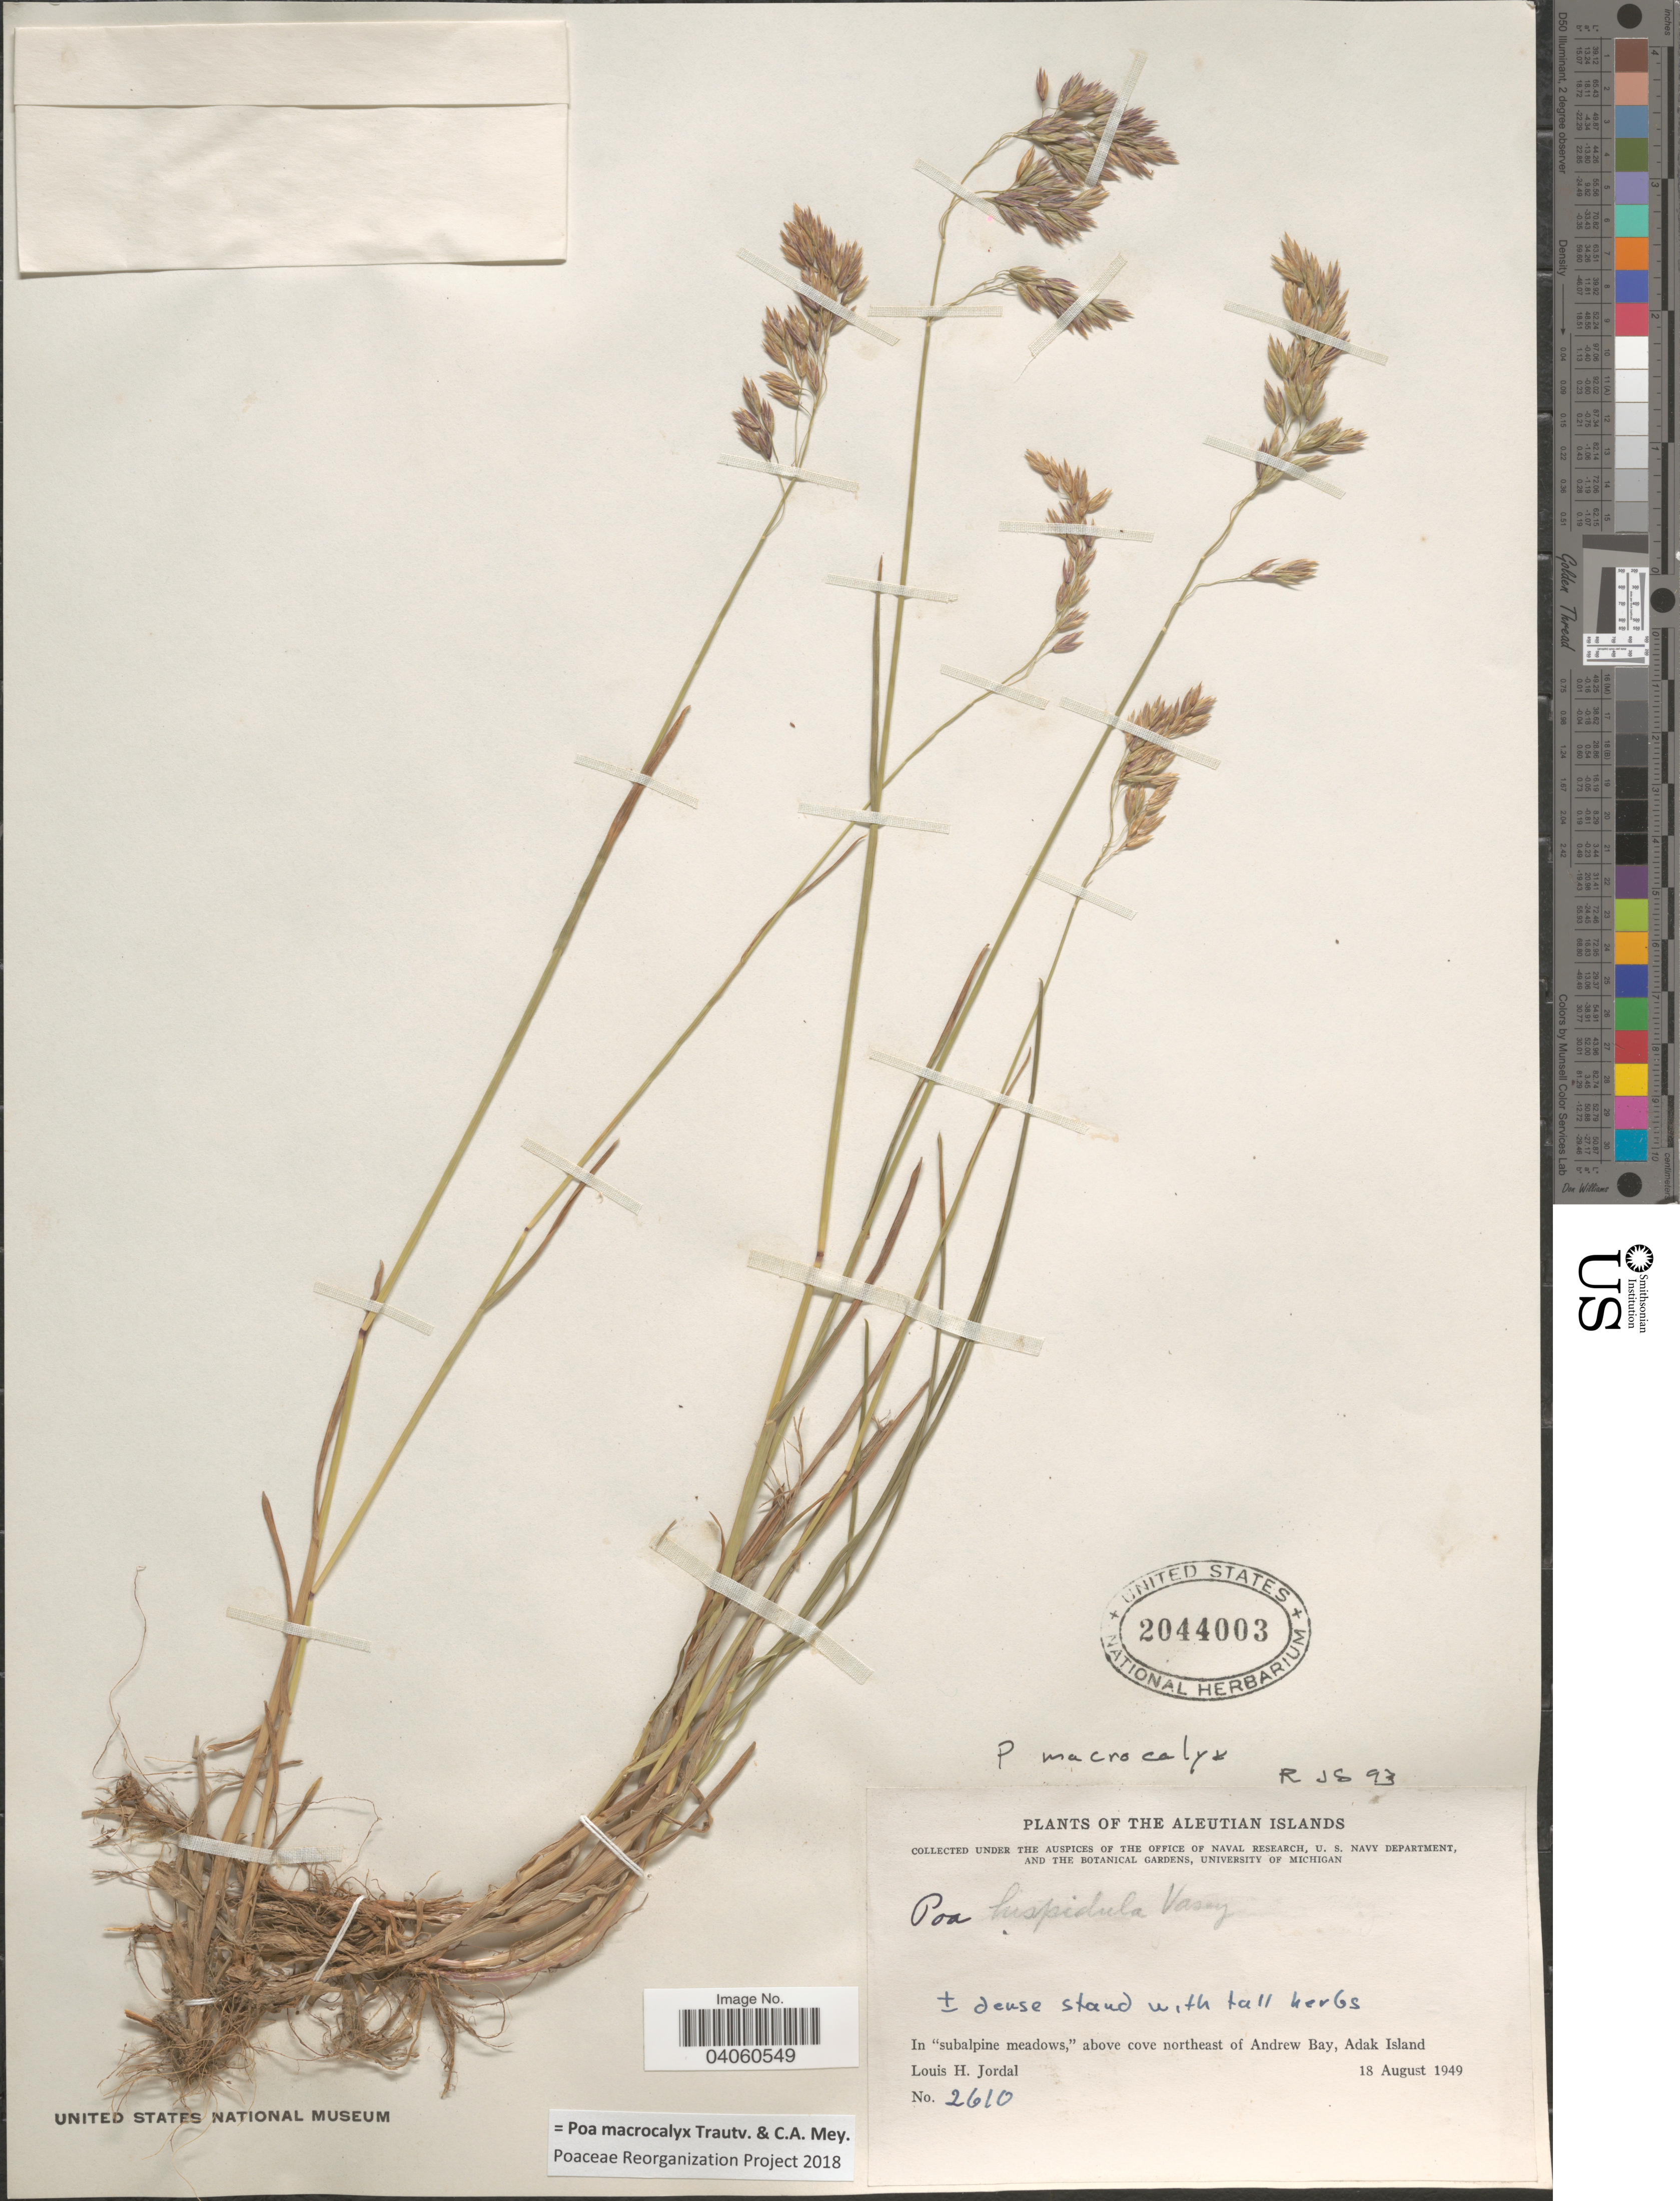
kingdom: Plantae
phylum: Tracheophyta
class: Liliopsida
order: Poales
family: Poaceae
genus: Poa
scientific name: Poa macrocalyx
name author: Trautv. & C.A. Mey.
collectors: L. Jordal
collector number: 2610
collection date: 1949-08-18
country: United States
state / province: Alaska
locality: Aleutian Islands. Above cove northeast of Andrew Bay, Adak Island.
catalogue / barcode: US 2044003